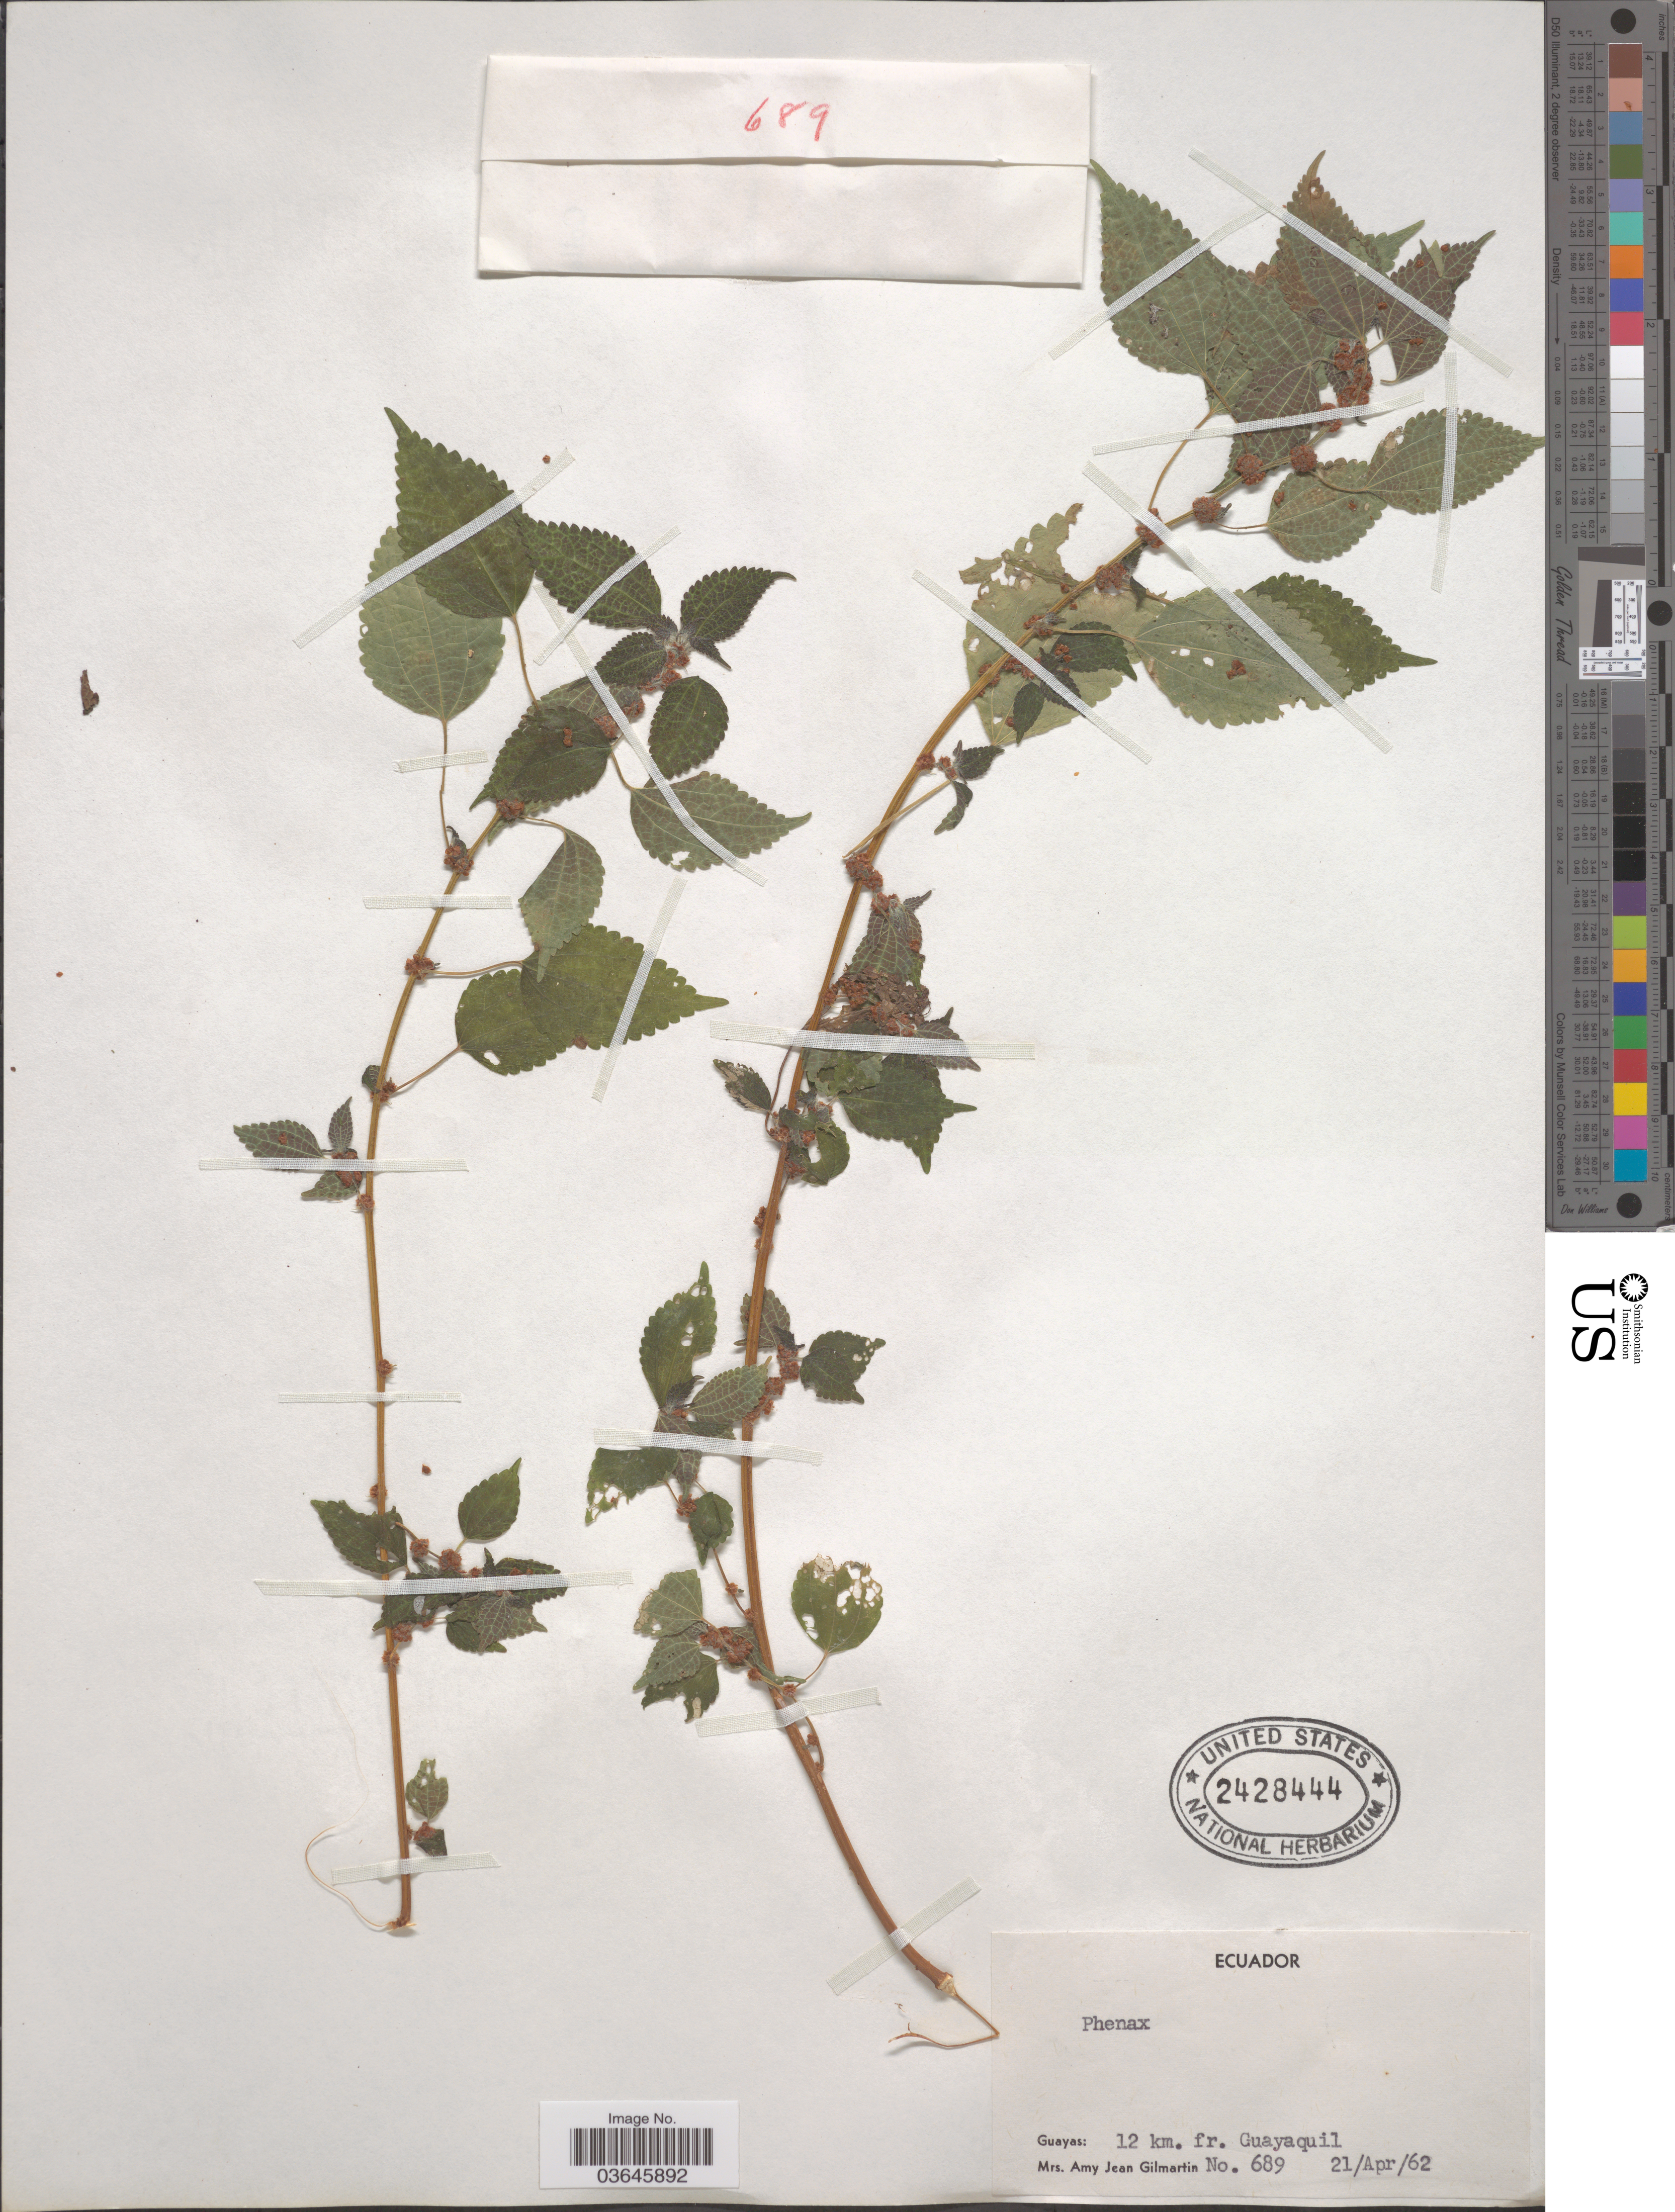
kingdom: Plantae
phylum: Tracheophyta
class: Magnoliopsida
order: Rosales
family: Urticaceae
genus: Phenax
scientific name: Phenax sp.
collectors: A. J. Gilmartin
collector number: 689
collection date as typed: Transcribed d/m/y: 21/4/62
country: Ecuador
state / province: Guayas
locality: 12 km. fr. Guayaquil.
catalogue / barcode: US 2428444